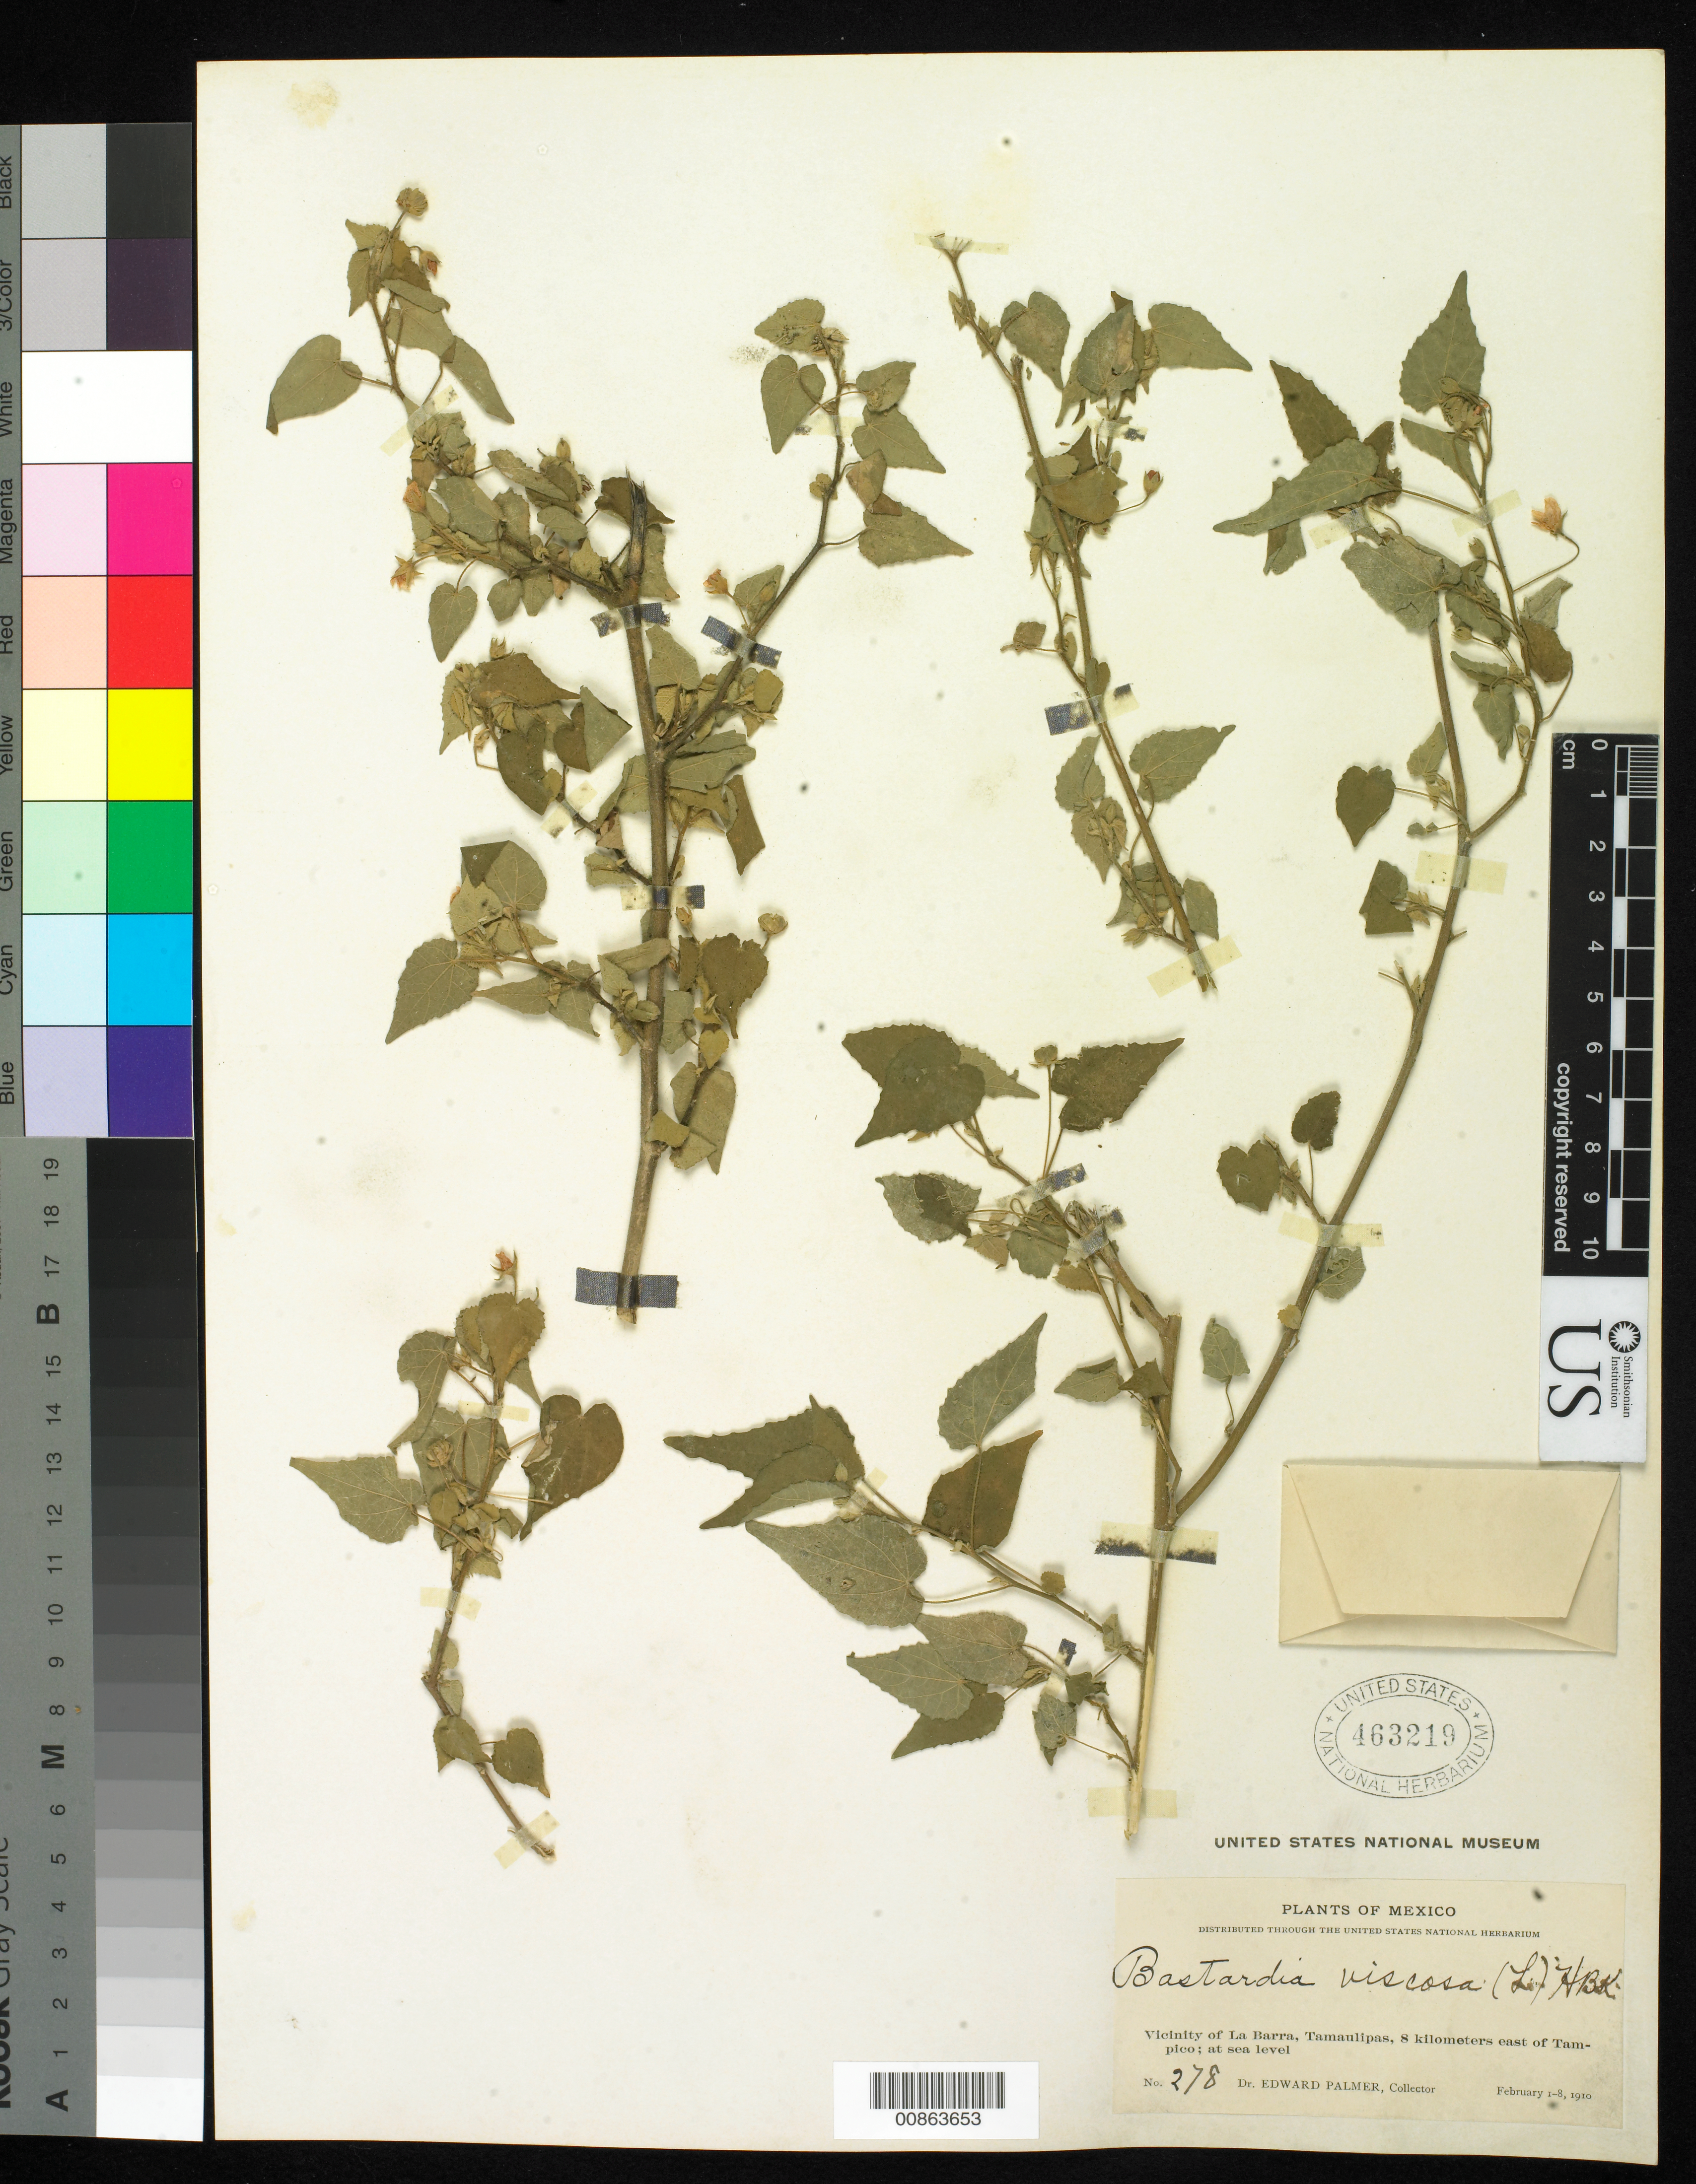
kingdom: Plantae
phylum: Tracheophyta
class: Magnoliopsida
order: Malvales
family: Malvaceae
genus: Abutilon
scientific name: Abutilon viscosum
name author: (L.) Dorr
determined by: Dorr, L. J., (BOT), Smithsonian Institution - National Museum of Natural History (UNITED STATES)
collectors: E. Palmer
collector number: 278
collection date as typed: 01 Feb 1910 to 08 Feb 1910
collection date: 1910-02-01/1910-02-08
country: Mexico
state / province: Tamaulipas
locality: Vicinity of La Barra, 8 Kilometers east of Tampico.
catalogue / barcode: US 463219